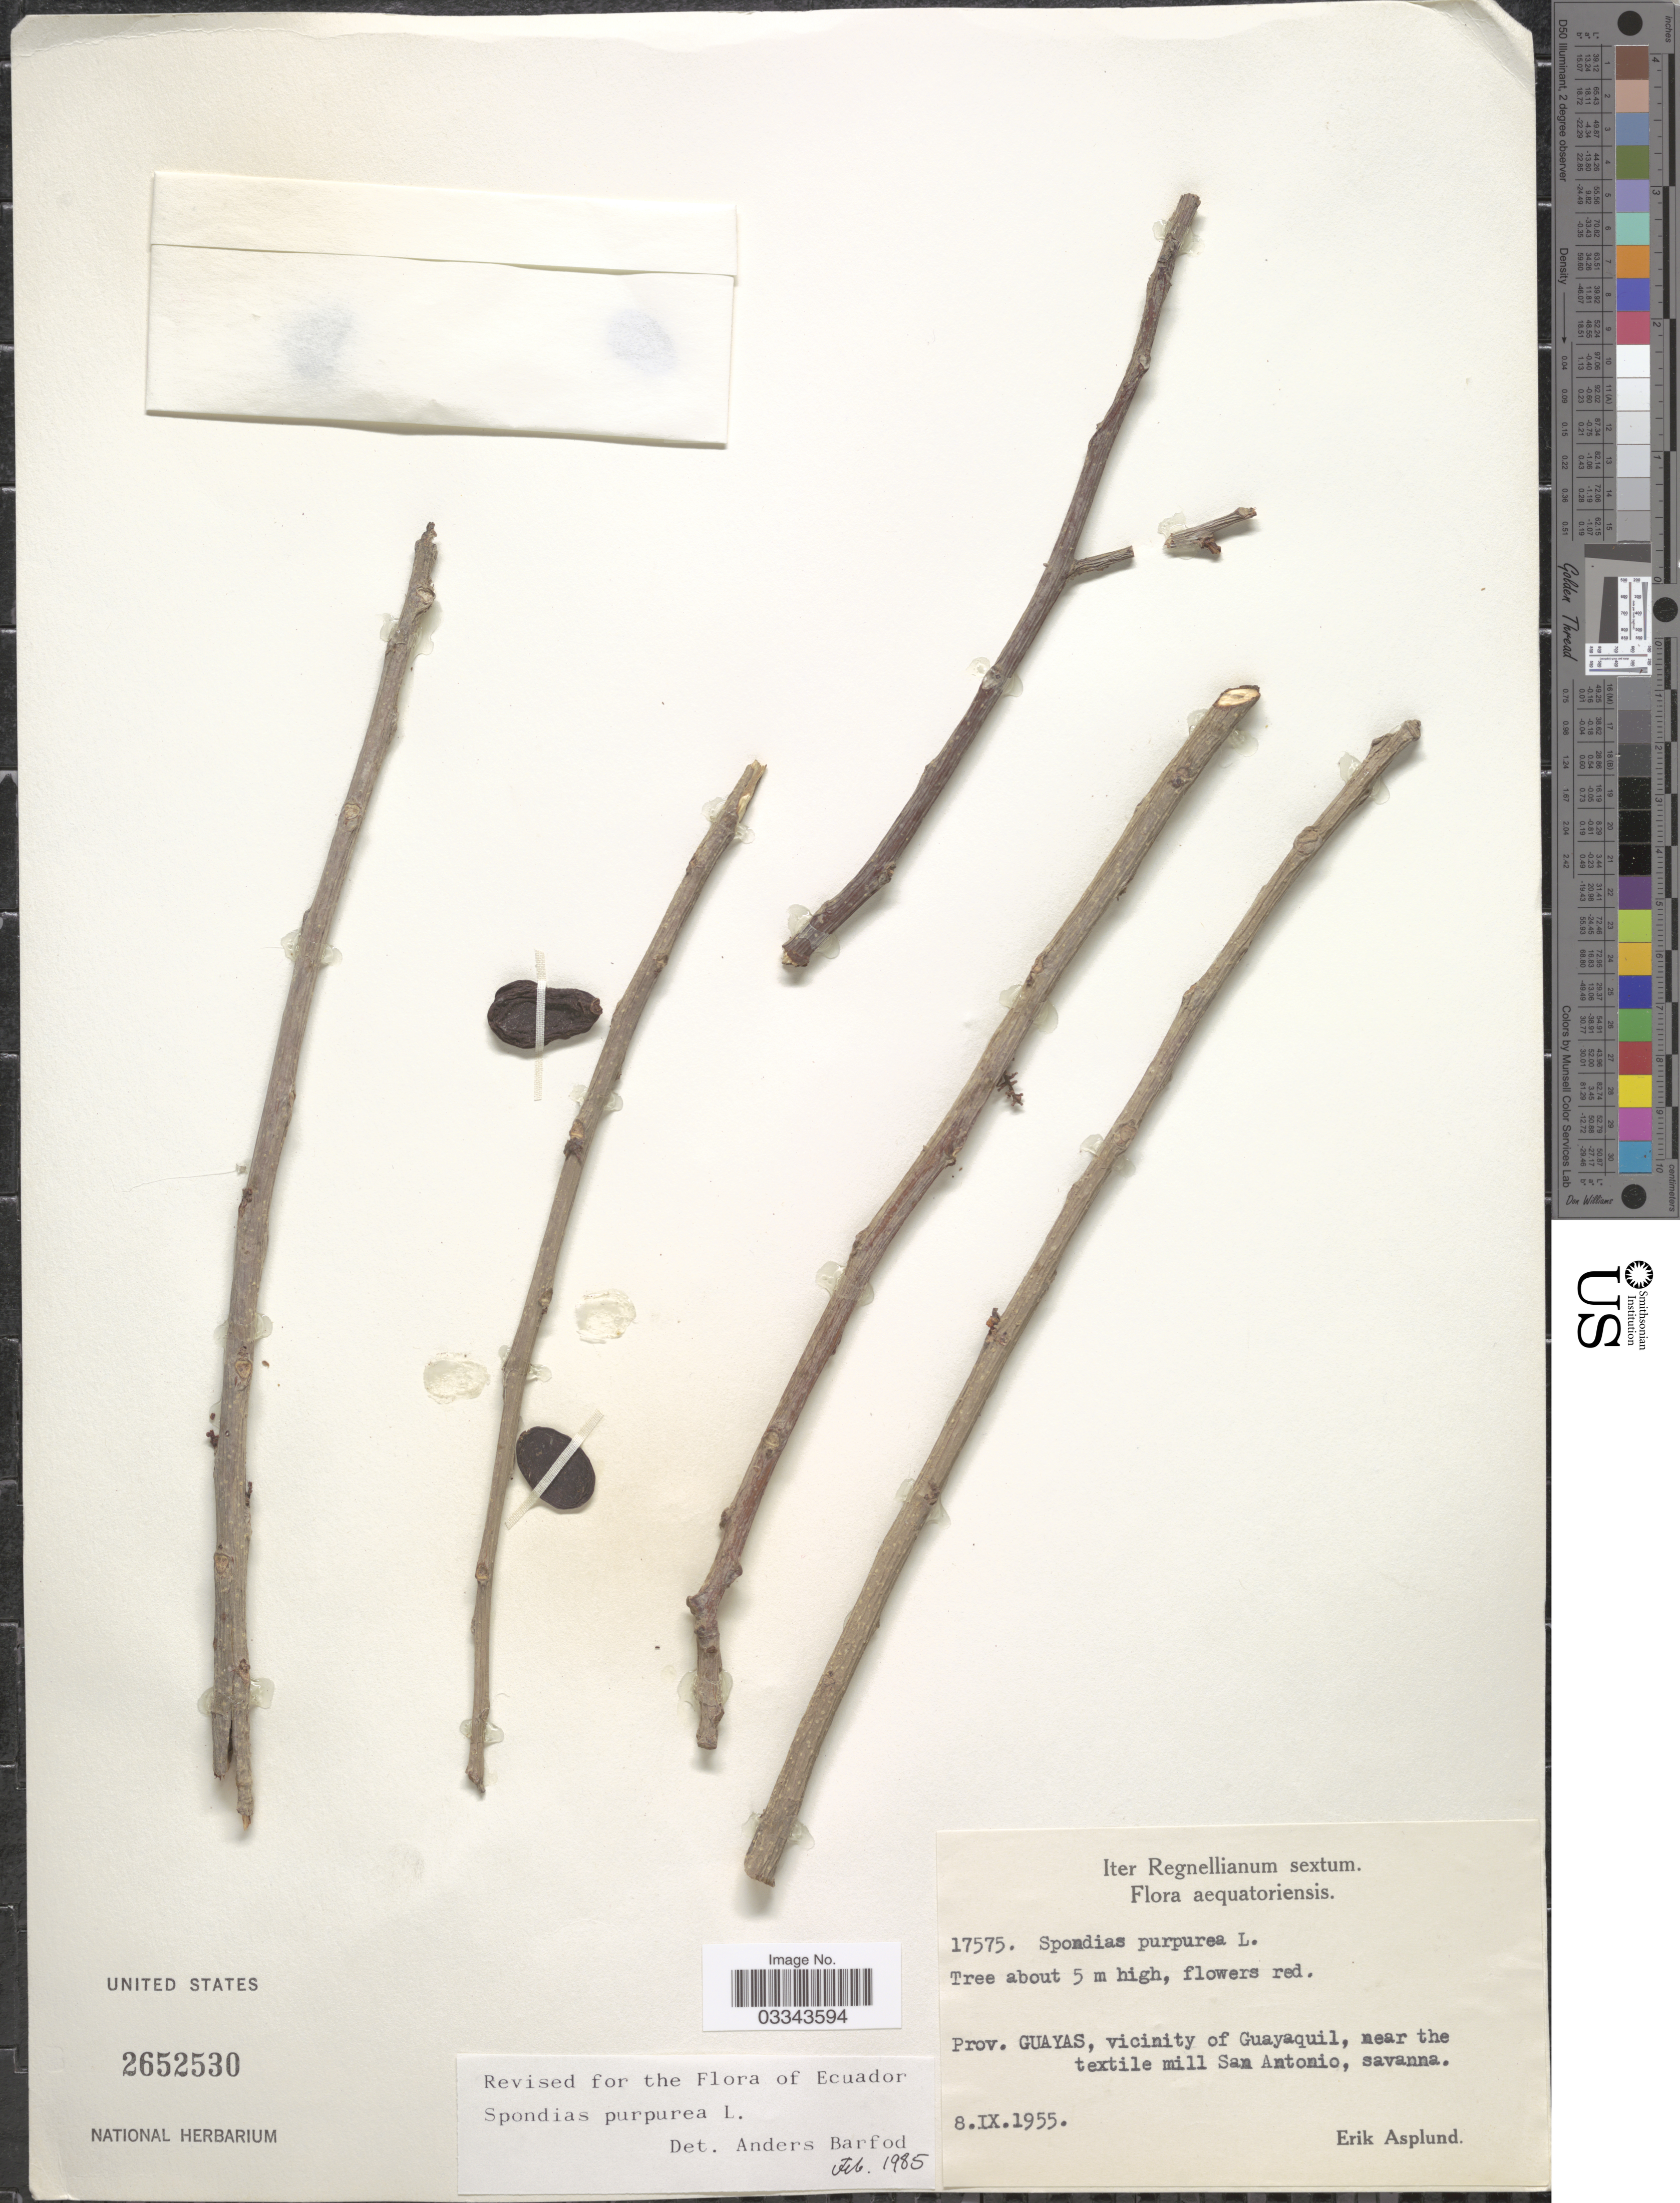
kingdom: Plantae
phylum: Tracheophyta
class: Magnoliopsida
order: Sapindales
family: Anacardiaceae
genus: Spondias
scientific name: Spondias purpurea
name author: L.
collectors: E. Asplund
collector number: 17575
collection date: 1955-09-08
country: Ecuador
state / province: Guayas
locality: Aequatoriensis, vicinity of Guayaquil, near the textile mill San Antonio.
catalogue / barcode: US 2652530